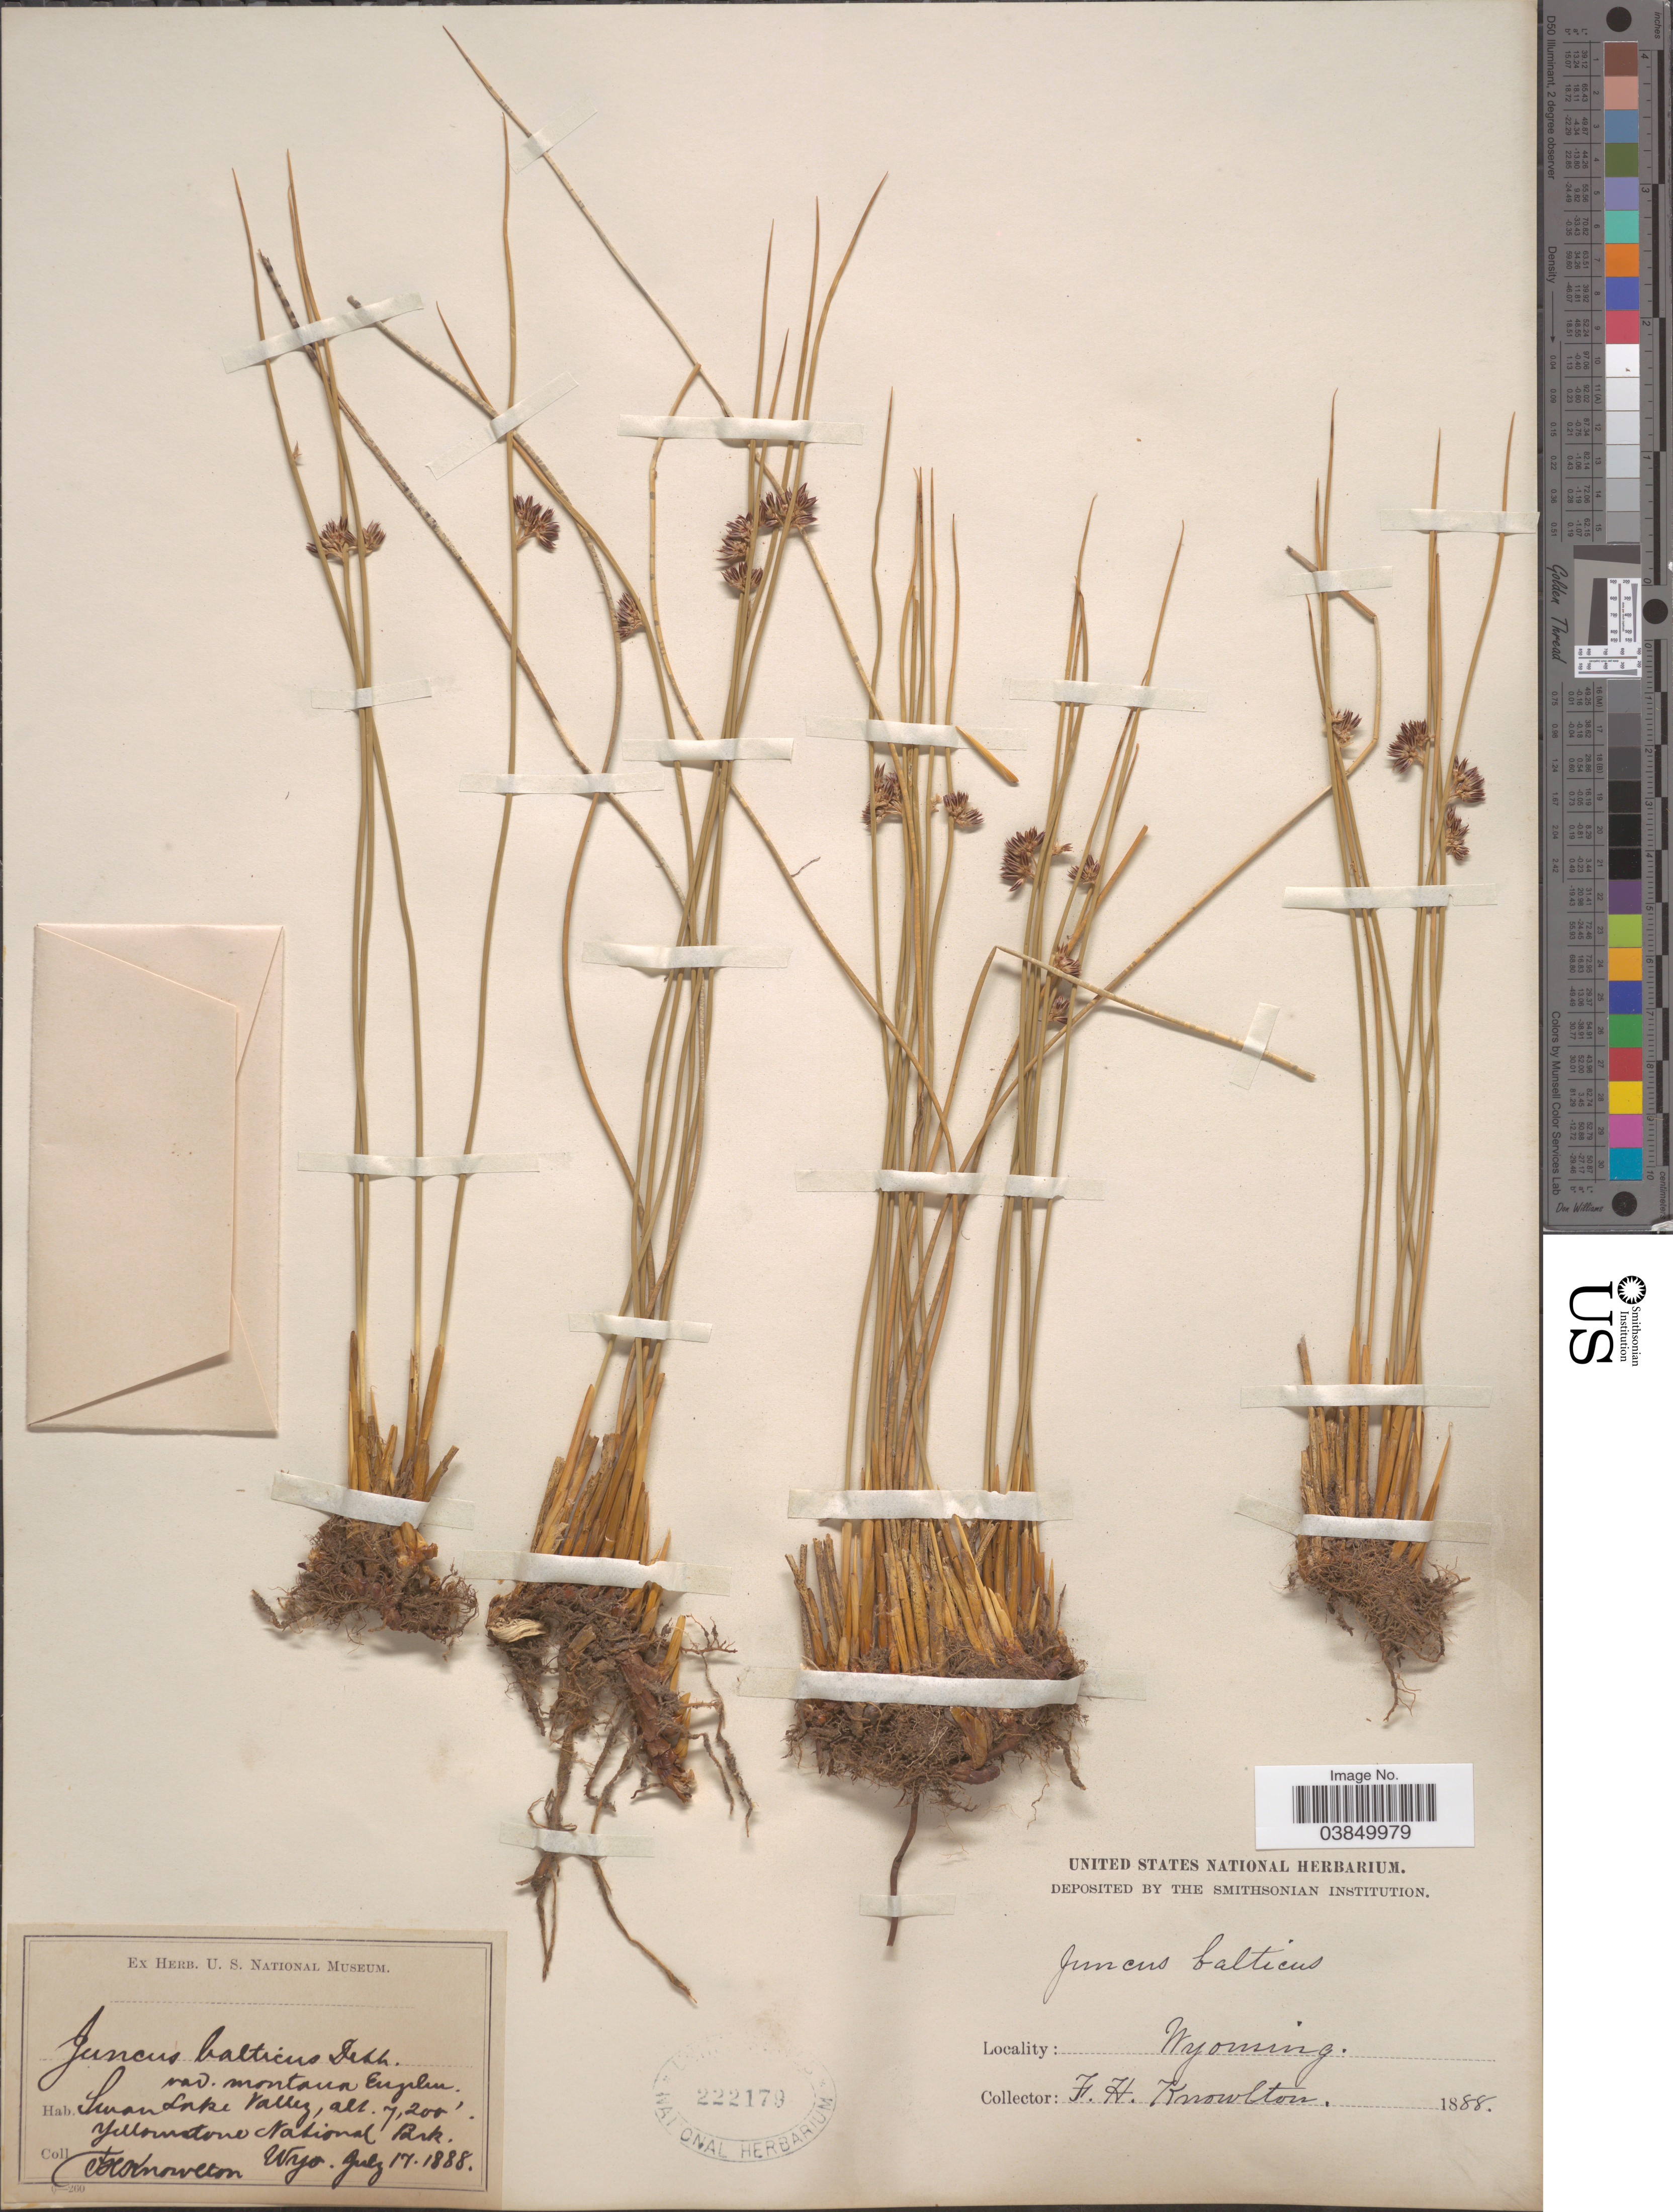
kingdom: Plantae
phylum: Tracheophyta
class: Liliopsida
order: Poales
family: Juncaceae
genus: Juncus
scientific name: Juncus balticus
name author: Willd.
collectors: F. H. Knowlton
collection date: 1888-07-17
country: United States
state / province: Wyoming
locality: Swan Lake Valley. Yellowstone National Park.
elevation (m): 2195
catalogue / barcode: US 222179